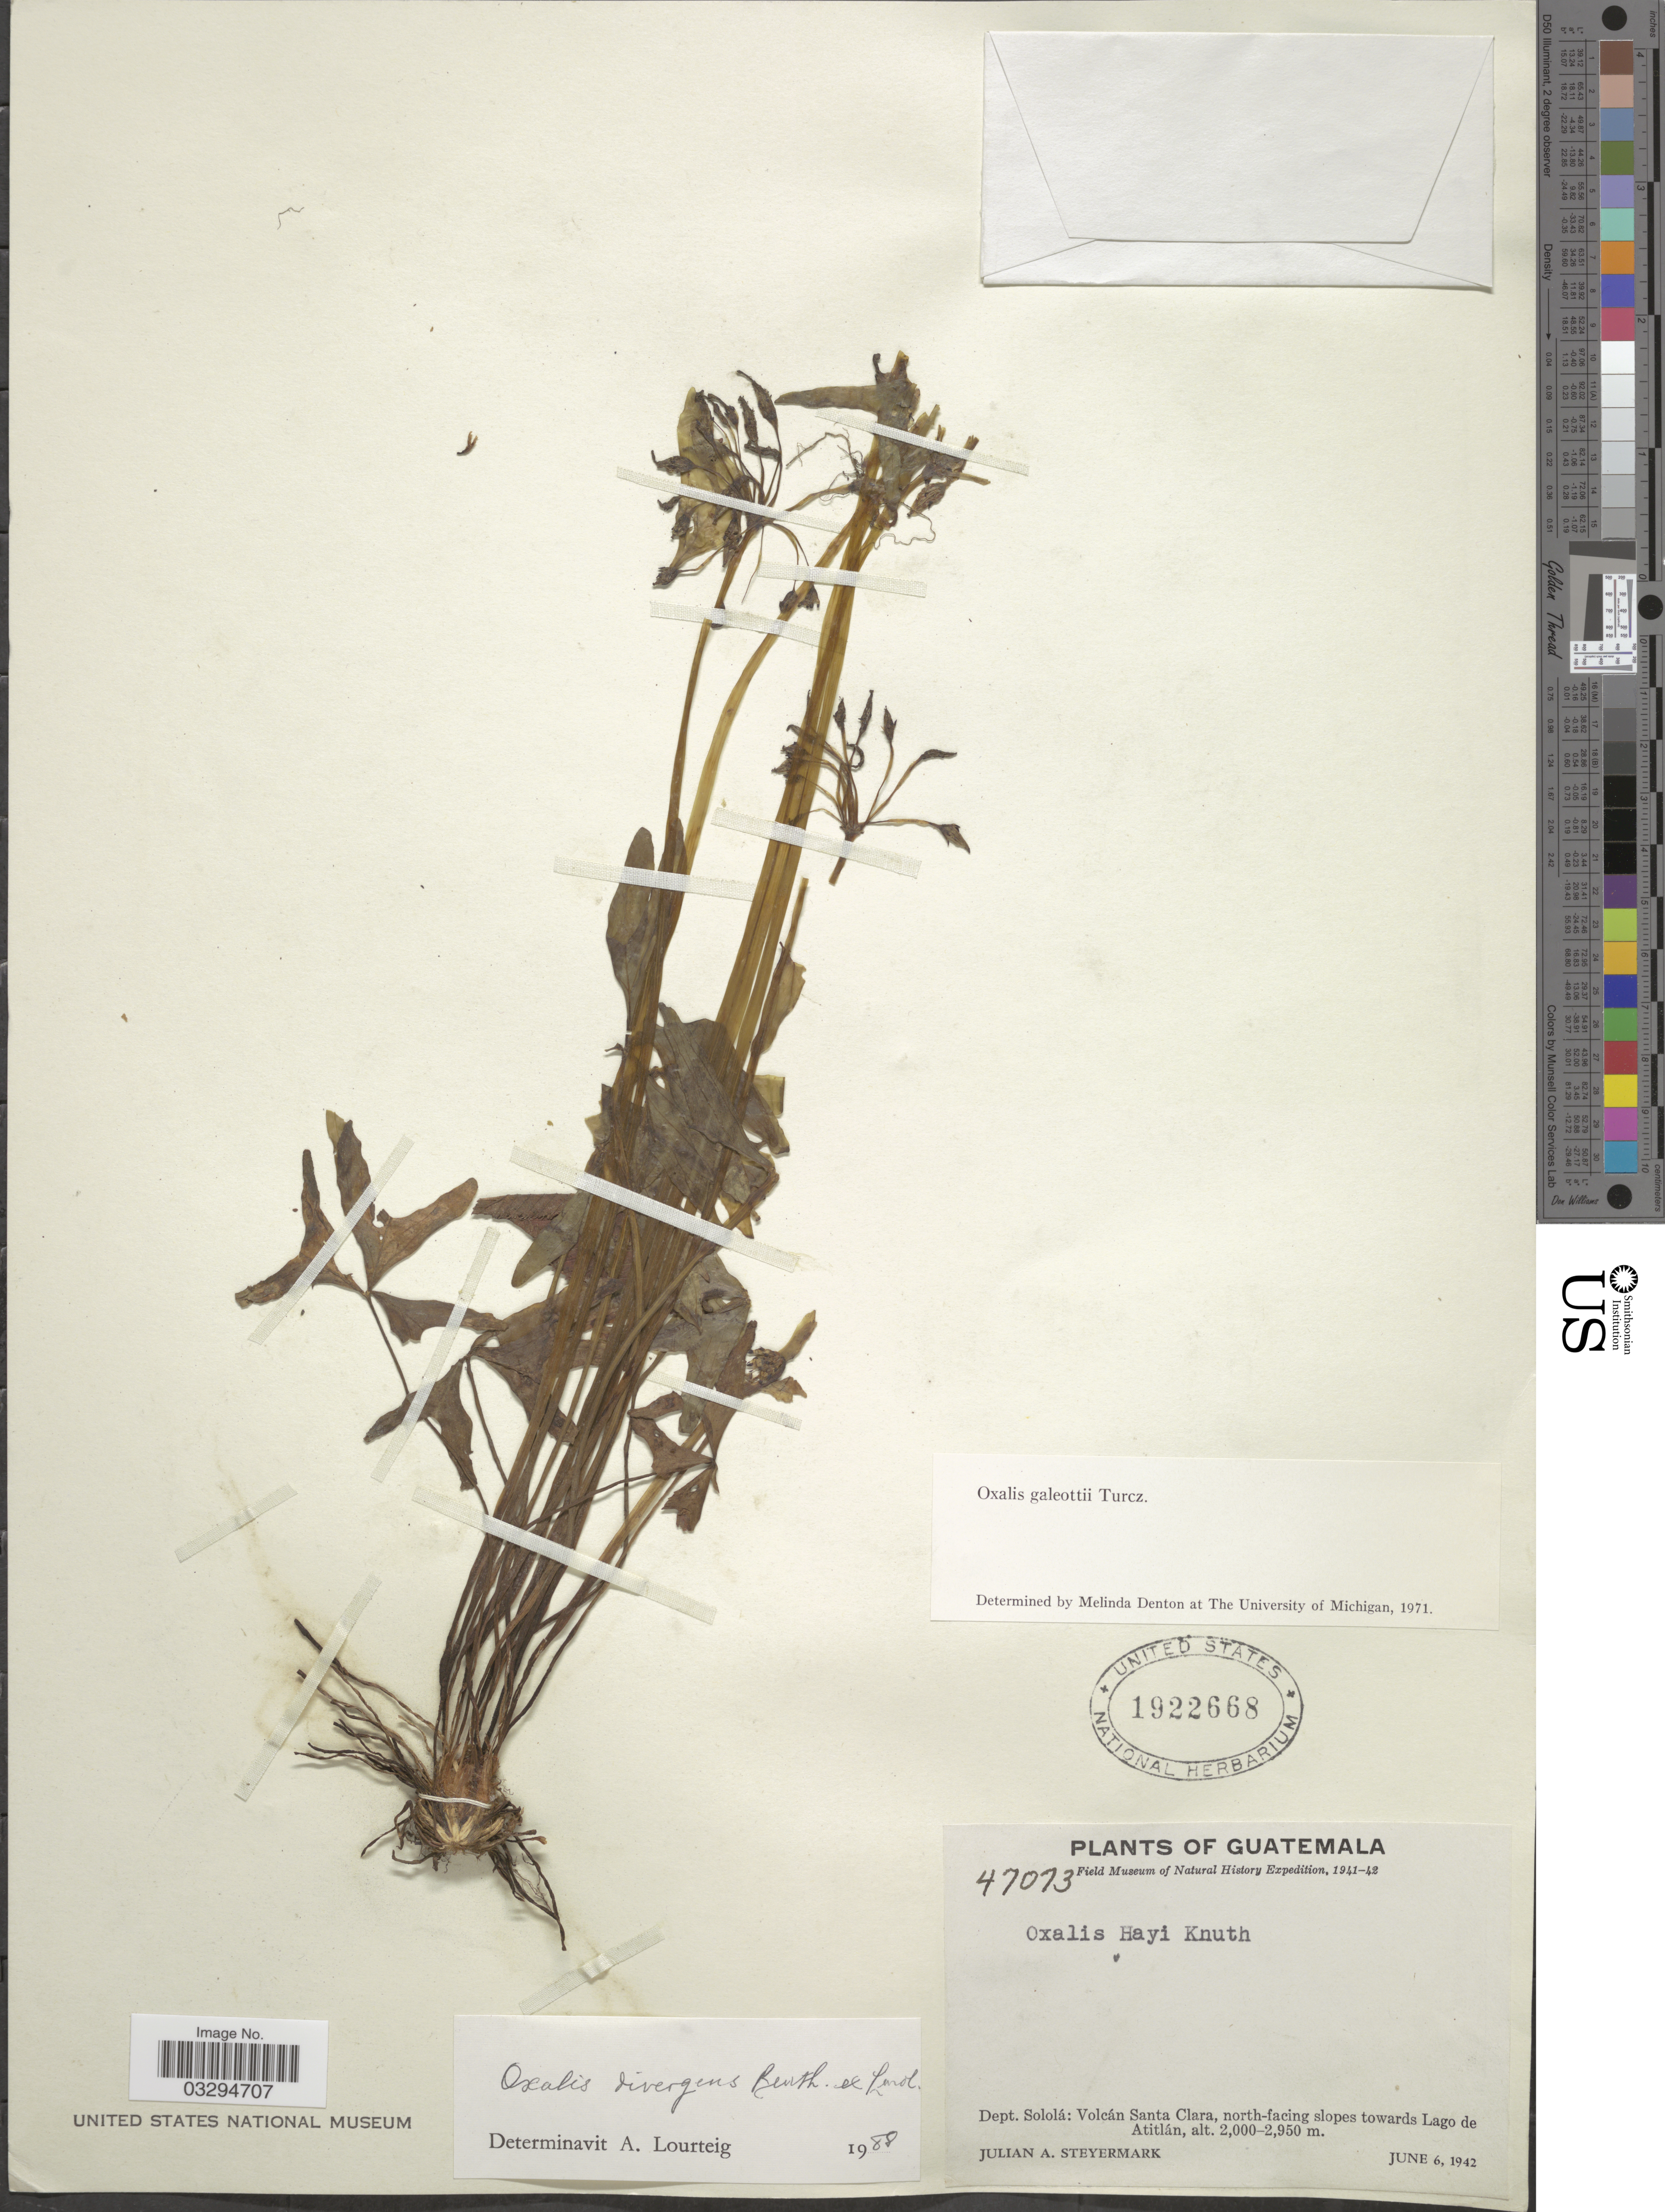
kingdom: Plantae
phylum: Tracheophyta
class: Magnoliopsida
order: Oxalidales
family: Oxalidaceae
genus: Oxalis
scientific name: Oxalis divergens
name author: Benth. ex Lindl.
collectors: J. Steyermark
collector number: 47073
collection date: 1942-06-06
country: Guatemala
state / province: Sololá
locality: Dept. Sololá: Volcán Santa Clara, north-facing slopes towards Lago de Atitlán.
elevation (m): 2000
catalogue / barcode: US 1922668